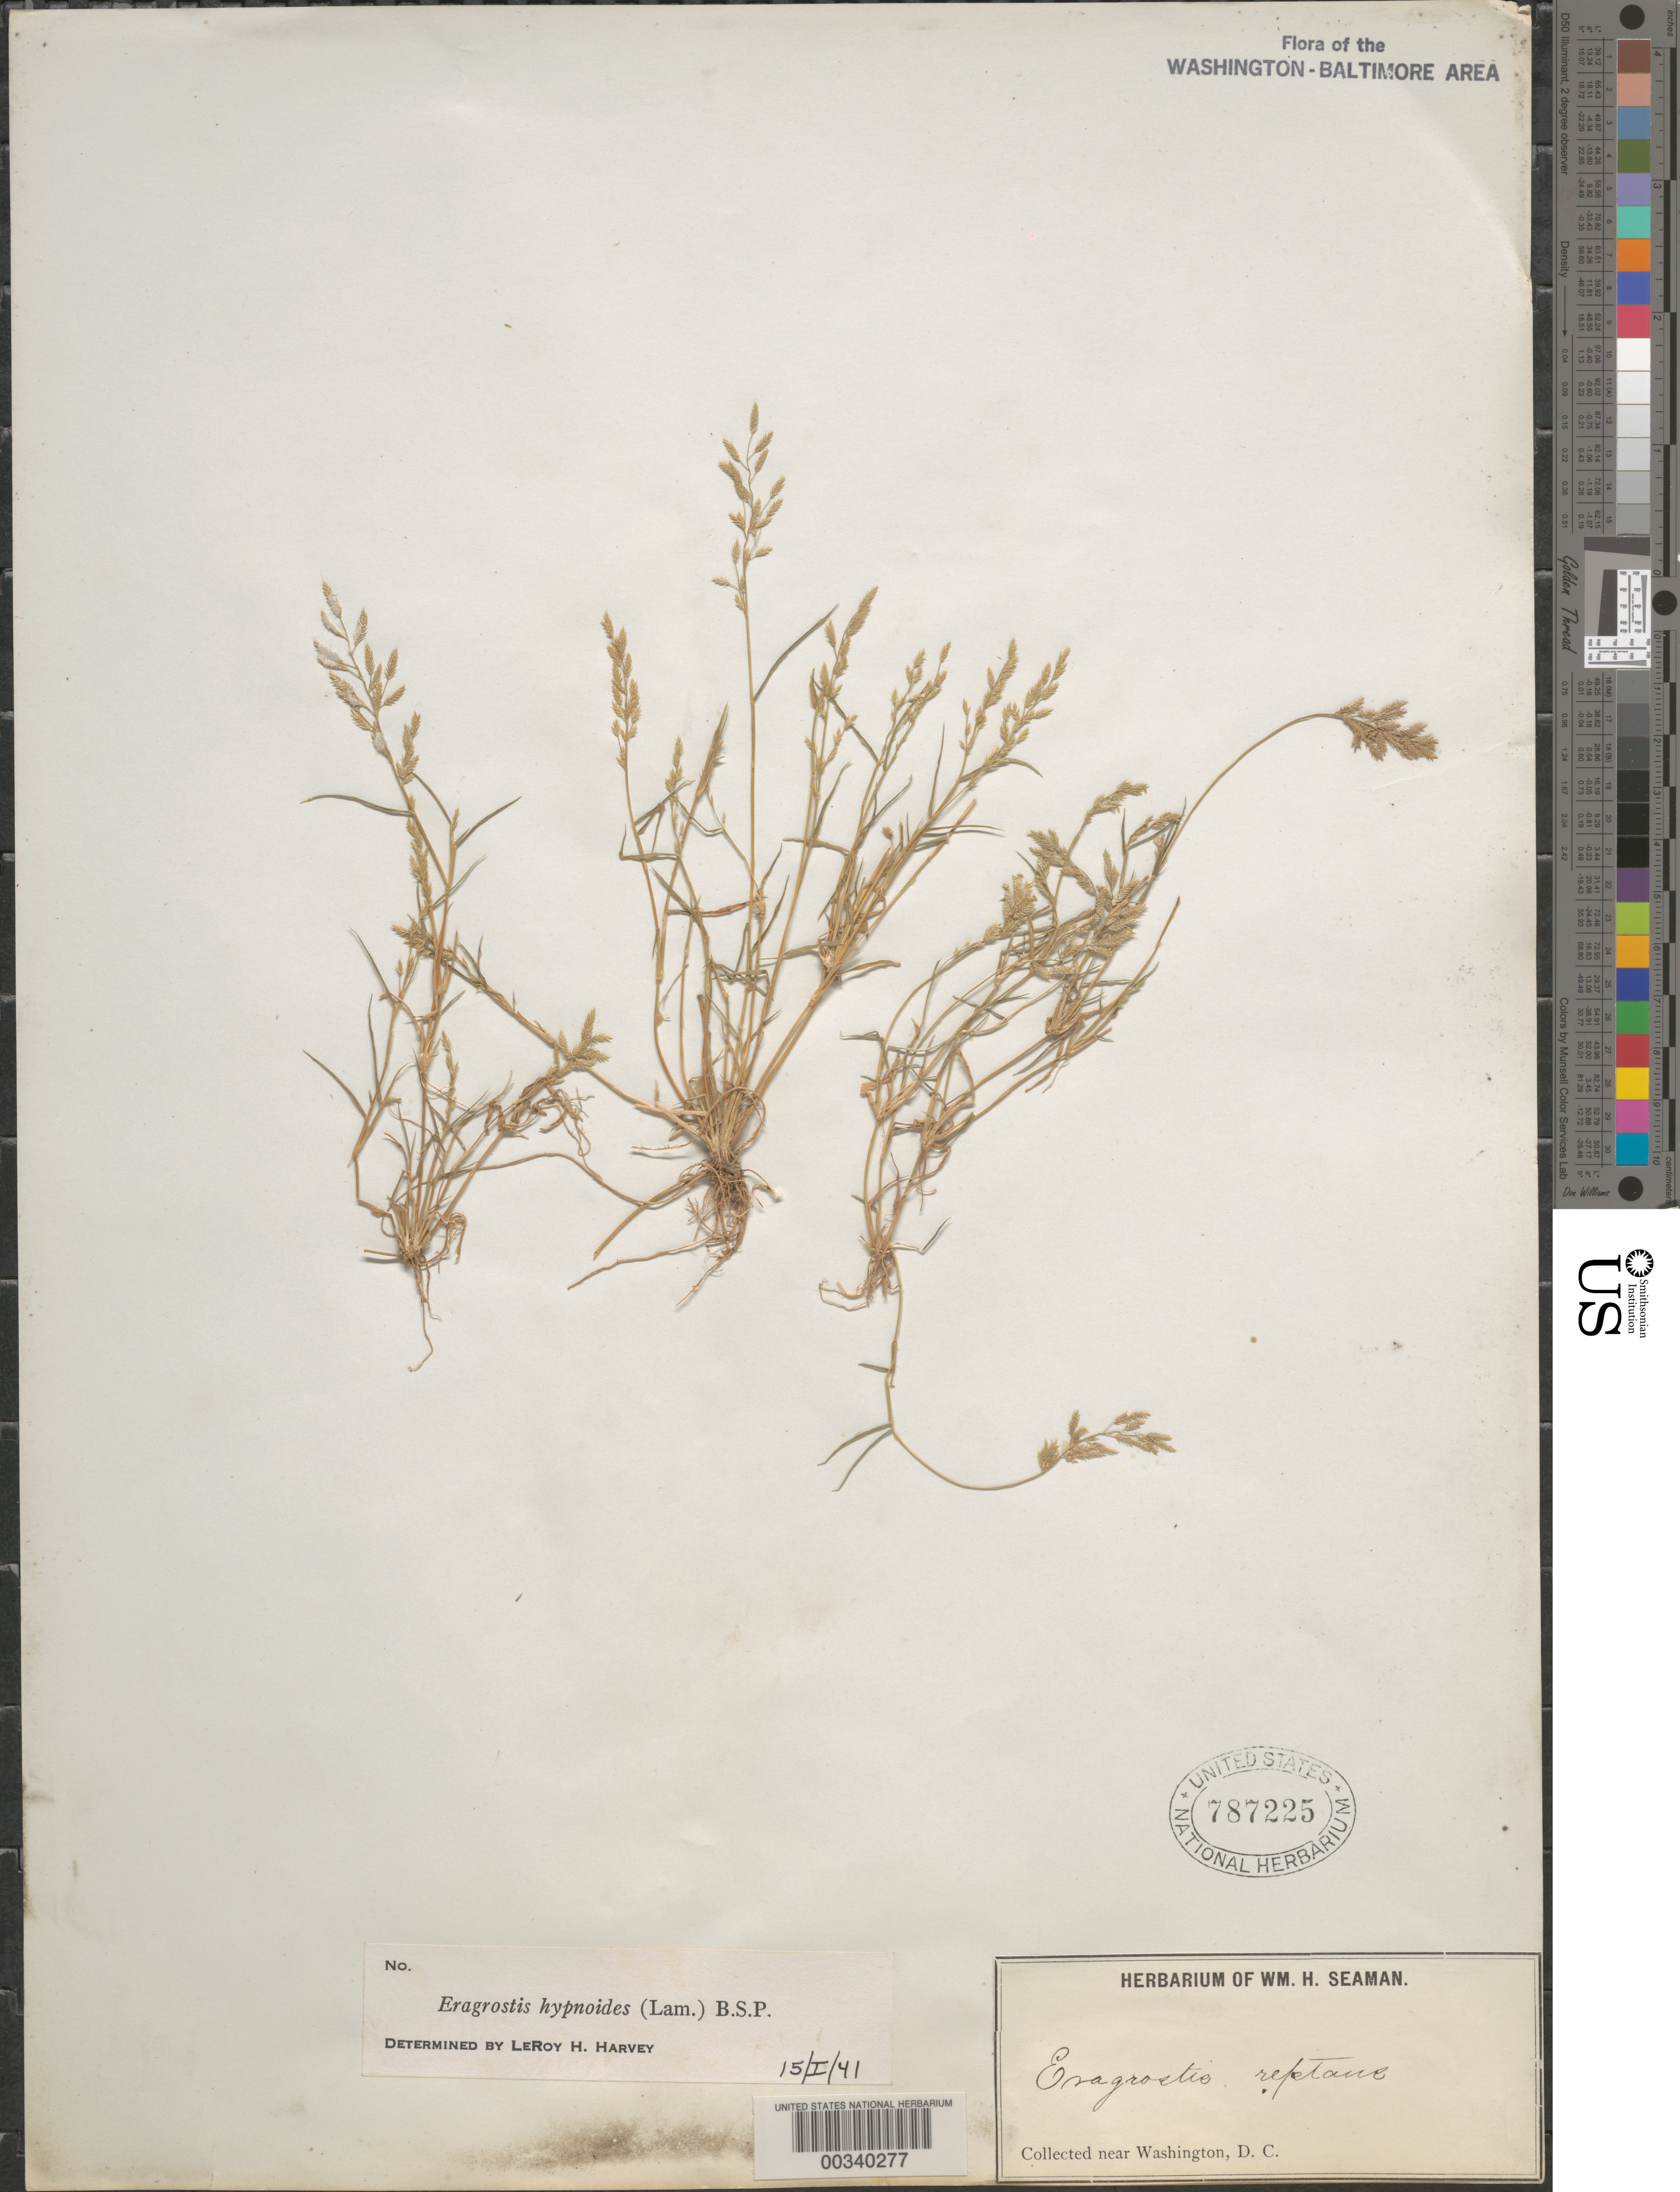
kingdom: Plantae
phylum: Tracheophyta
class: Liliopsida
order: Poales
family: Poaceae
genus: Eragrostis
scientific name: Eragrostis hypnoides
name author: (Lam.) Britton, Stearns & Poggenb.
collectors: W. Seaman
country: United States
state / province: District of Columbia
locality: Washington DC area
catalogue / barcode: US 787225